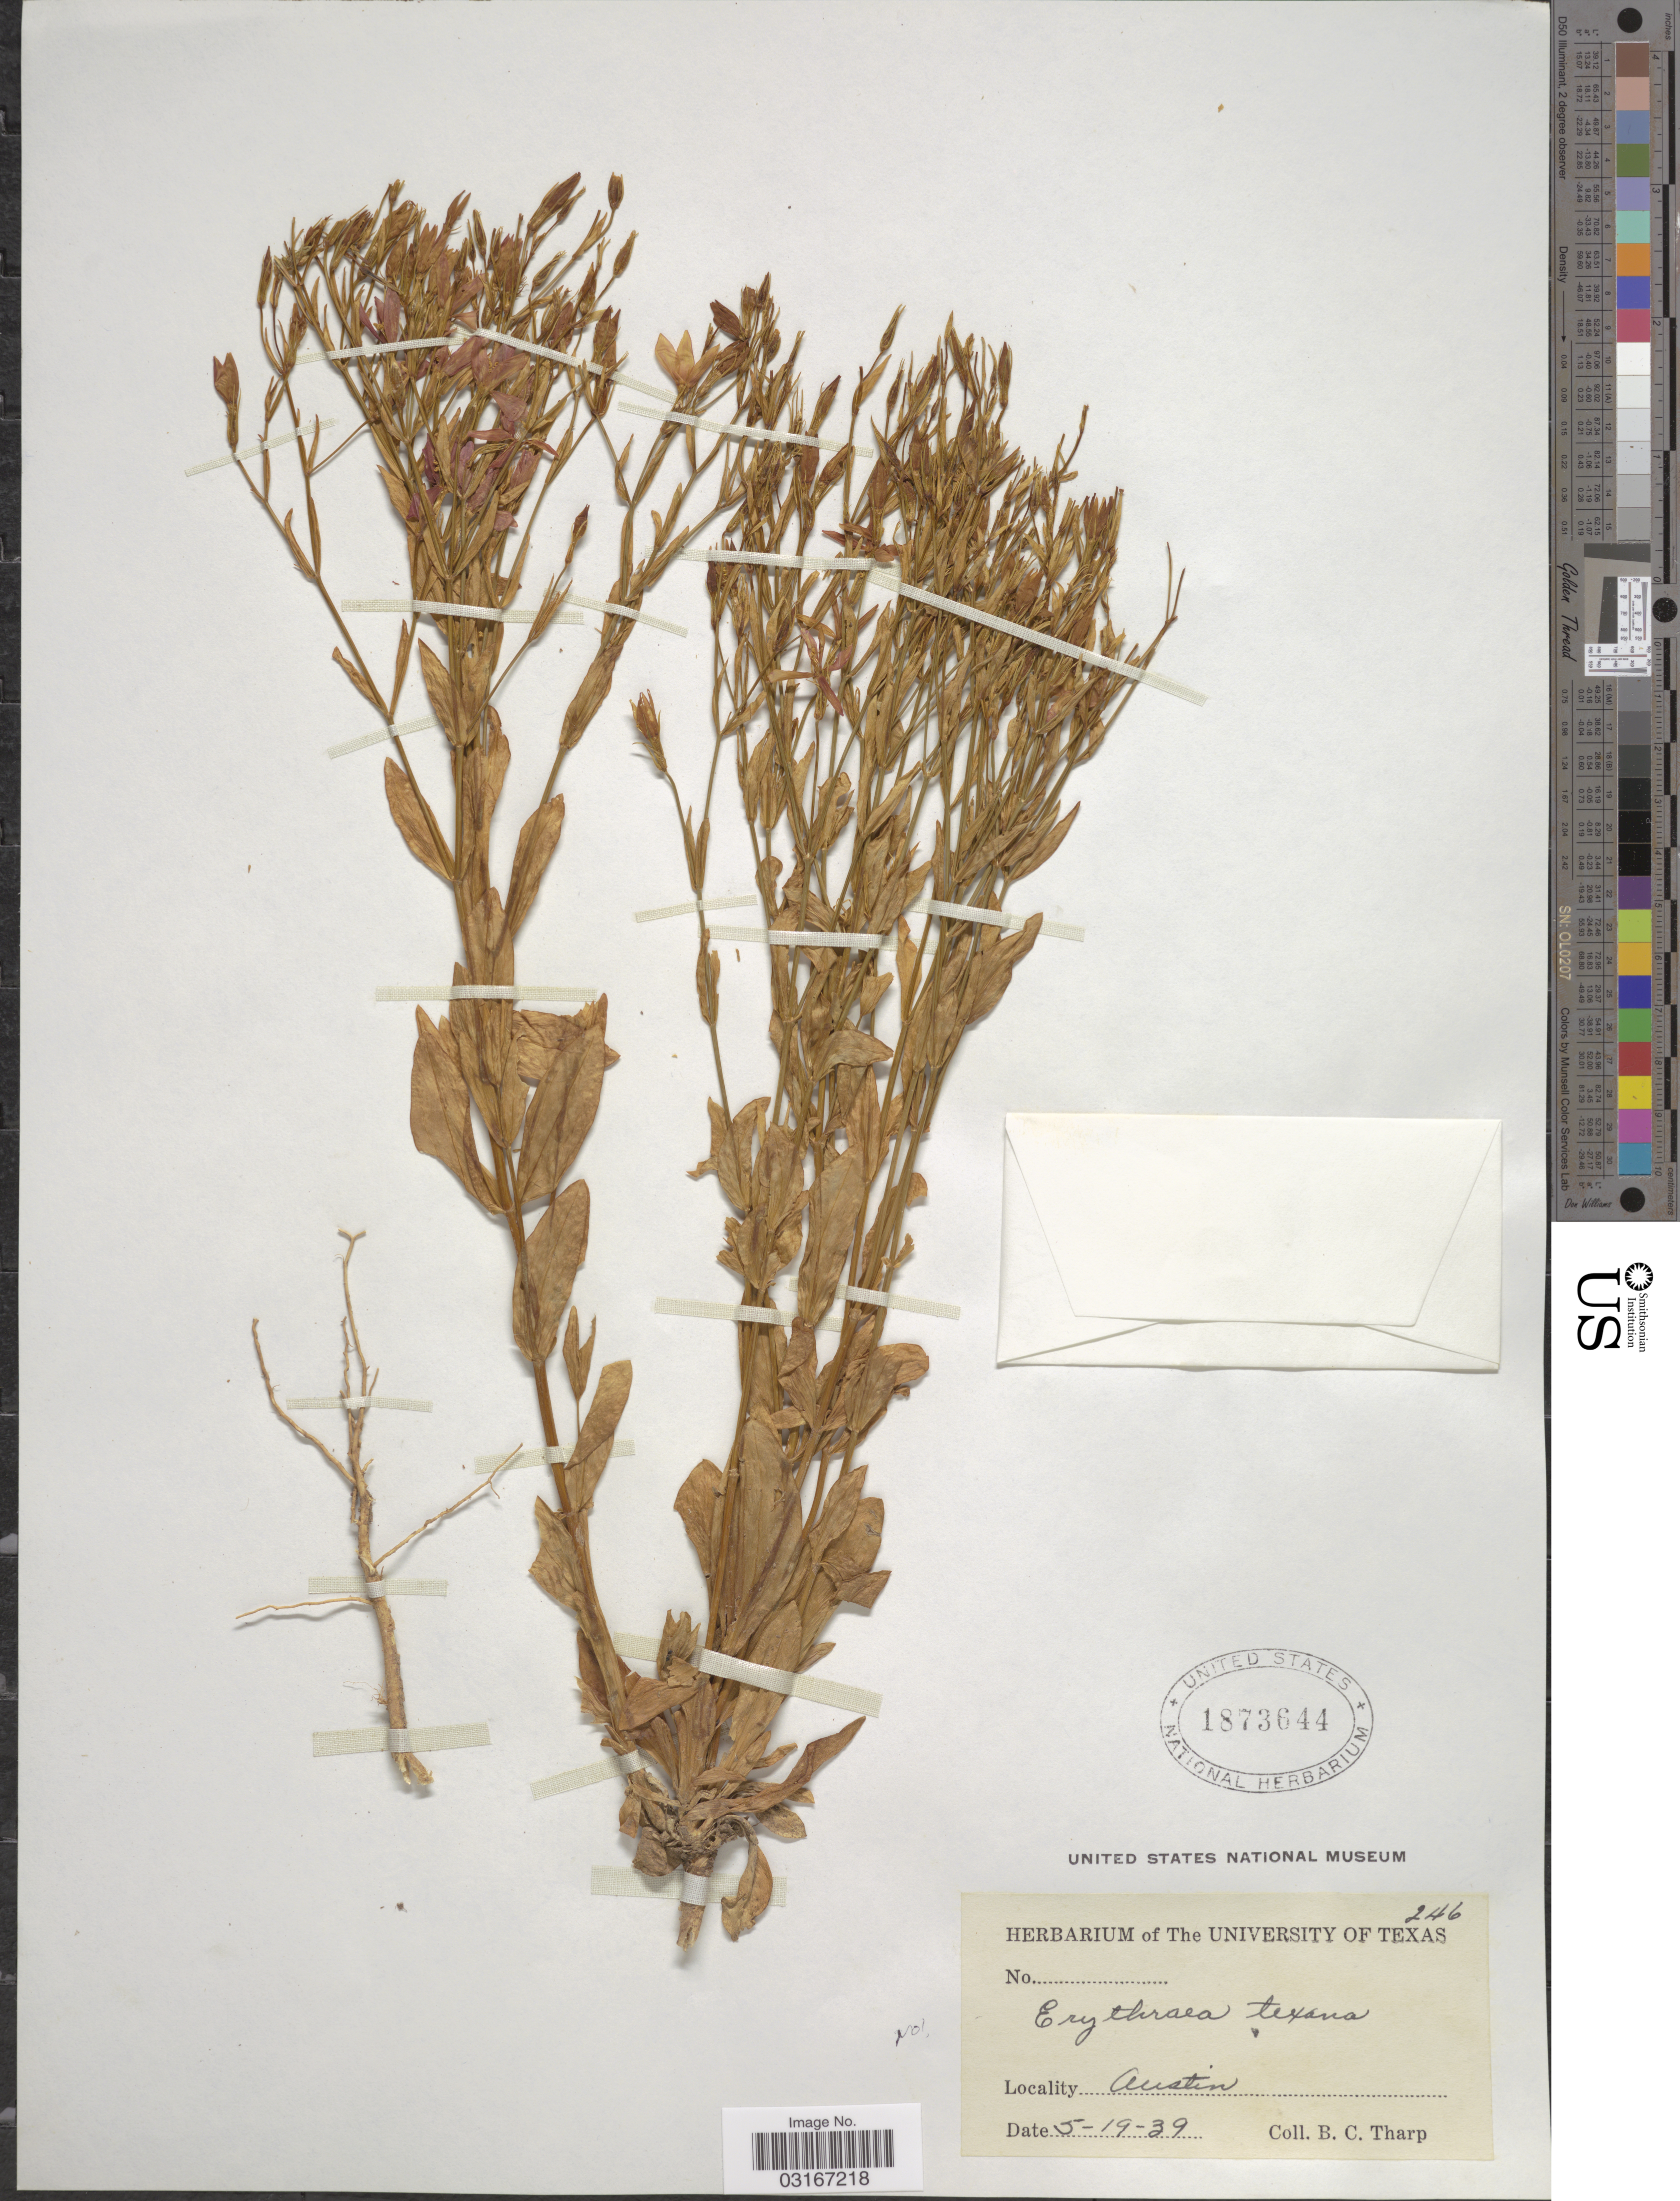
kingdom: Plantae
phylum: Tracheophyta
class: Magnoliopsida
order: Gentianales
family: Gentianaceae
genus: Centaurium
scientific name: Centaurium texense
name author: (Griseb.) Fernald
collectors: B. C. Tharp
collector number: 246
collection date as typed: Transcribed d/m/y: 19/5/39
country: United States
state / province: Texas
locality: Austin.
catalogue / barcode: US 1873644